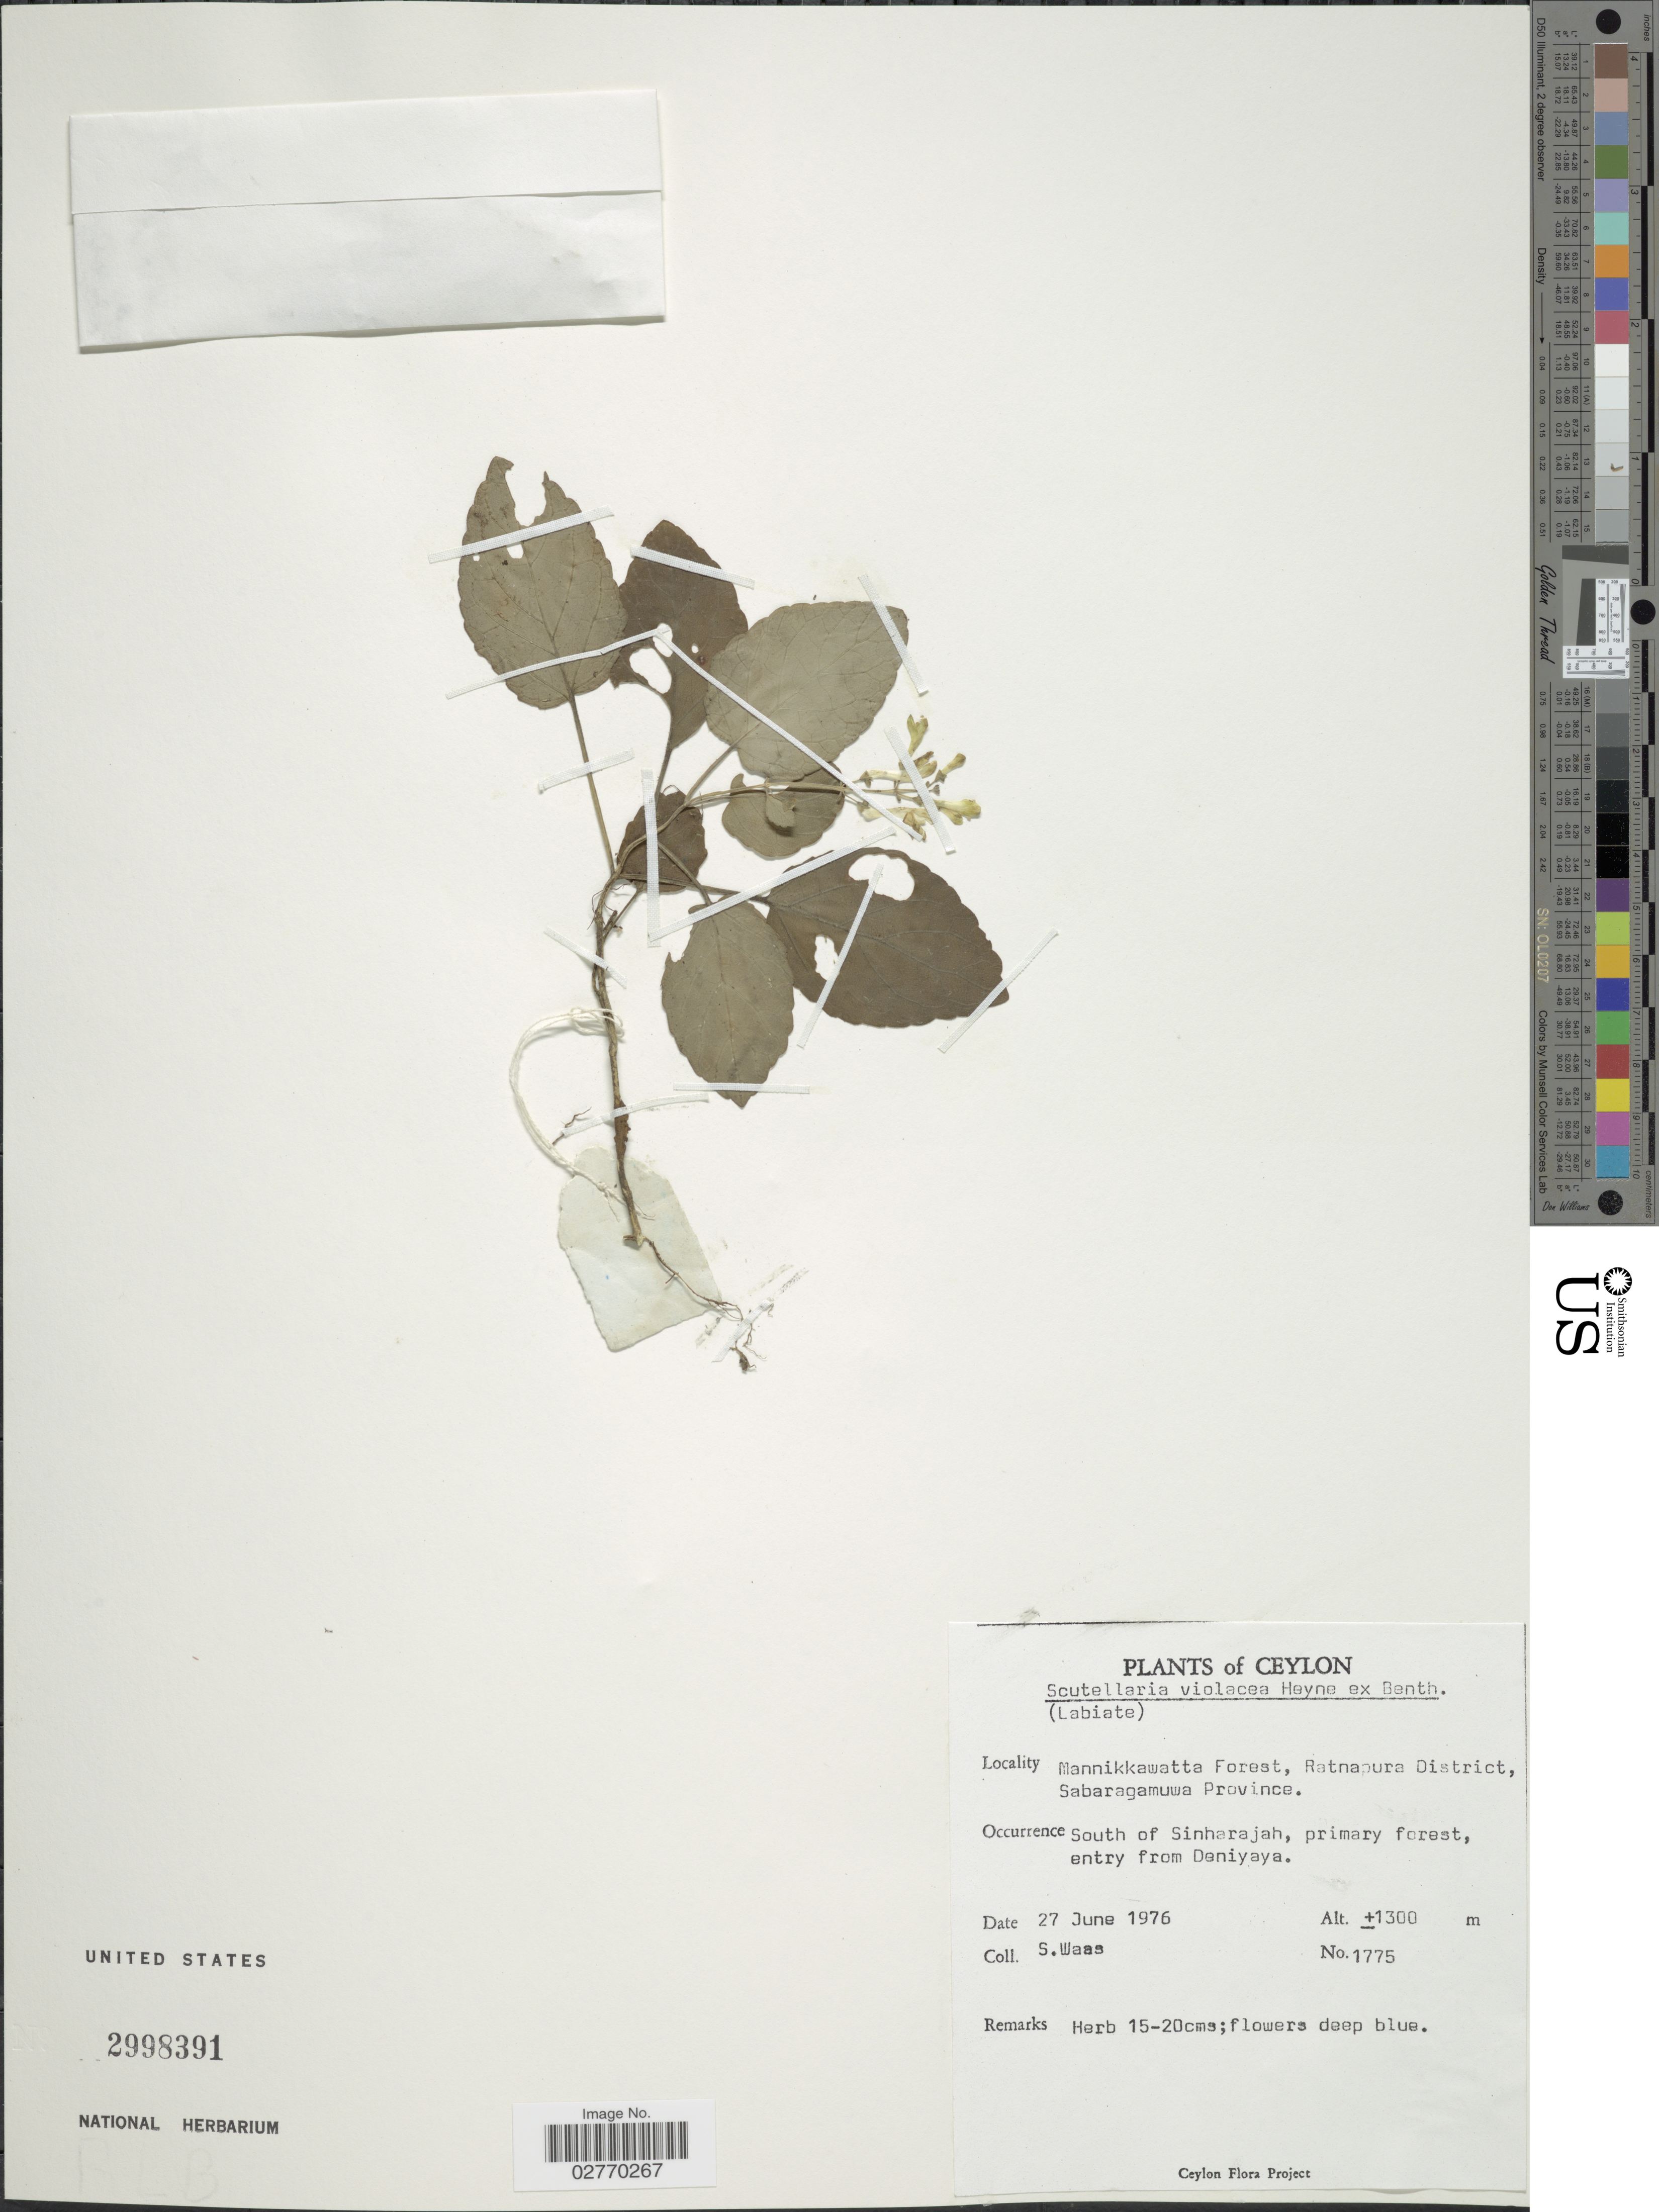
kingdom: Plantae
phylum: Tracheophyta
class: Magnoliopsida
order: Lamiales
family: Lamiaceae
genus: Scutellaria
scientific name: Scutellaria violacea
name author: B. Heyne ex Benth.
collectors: S. Waas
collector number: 1775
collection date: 1976-06-27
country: Sri Lanka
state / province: Sabaragamuwa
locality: Ceylon. Mannikkawatta Forest, Ratnapura District, Sabaragamuwa Province. South of Sinharajah, primary forest, entry from Deniyaya.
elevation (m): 1300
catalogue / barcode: US 2998391